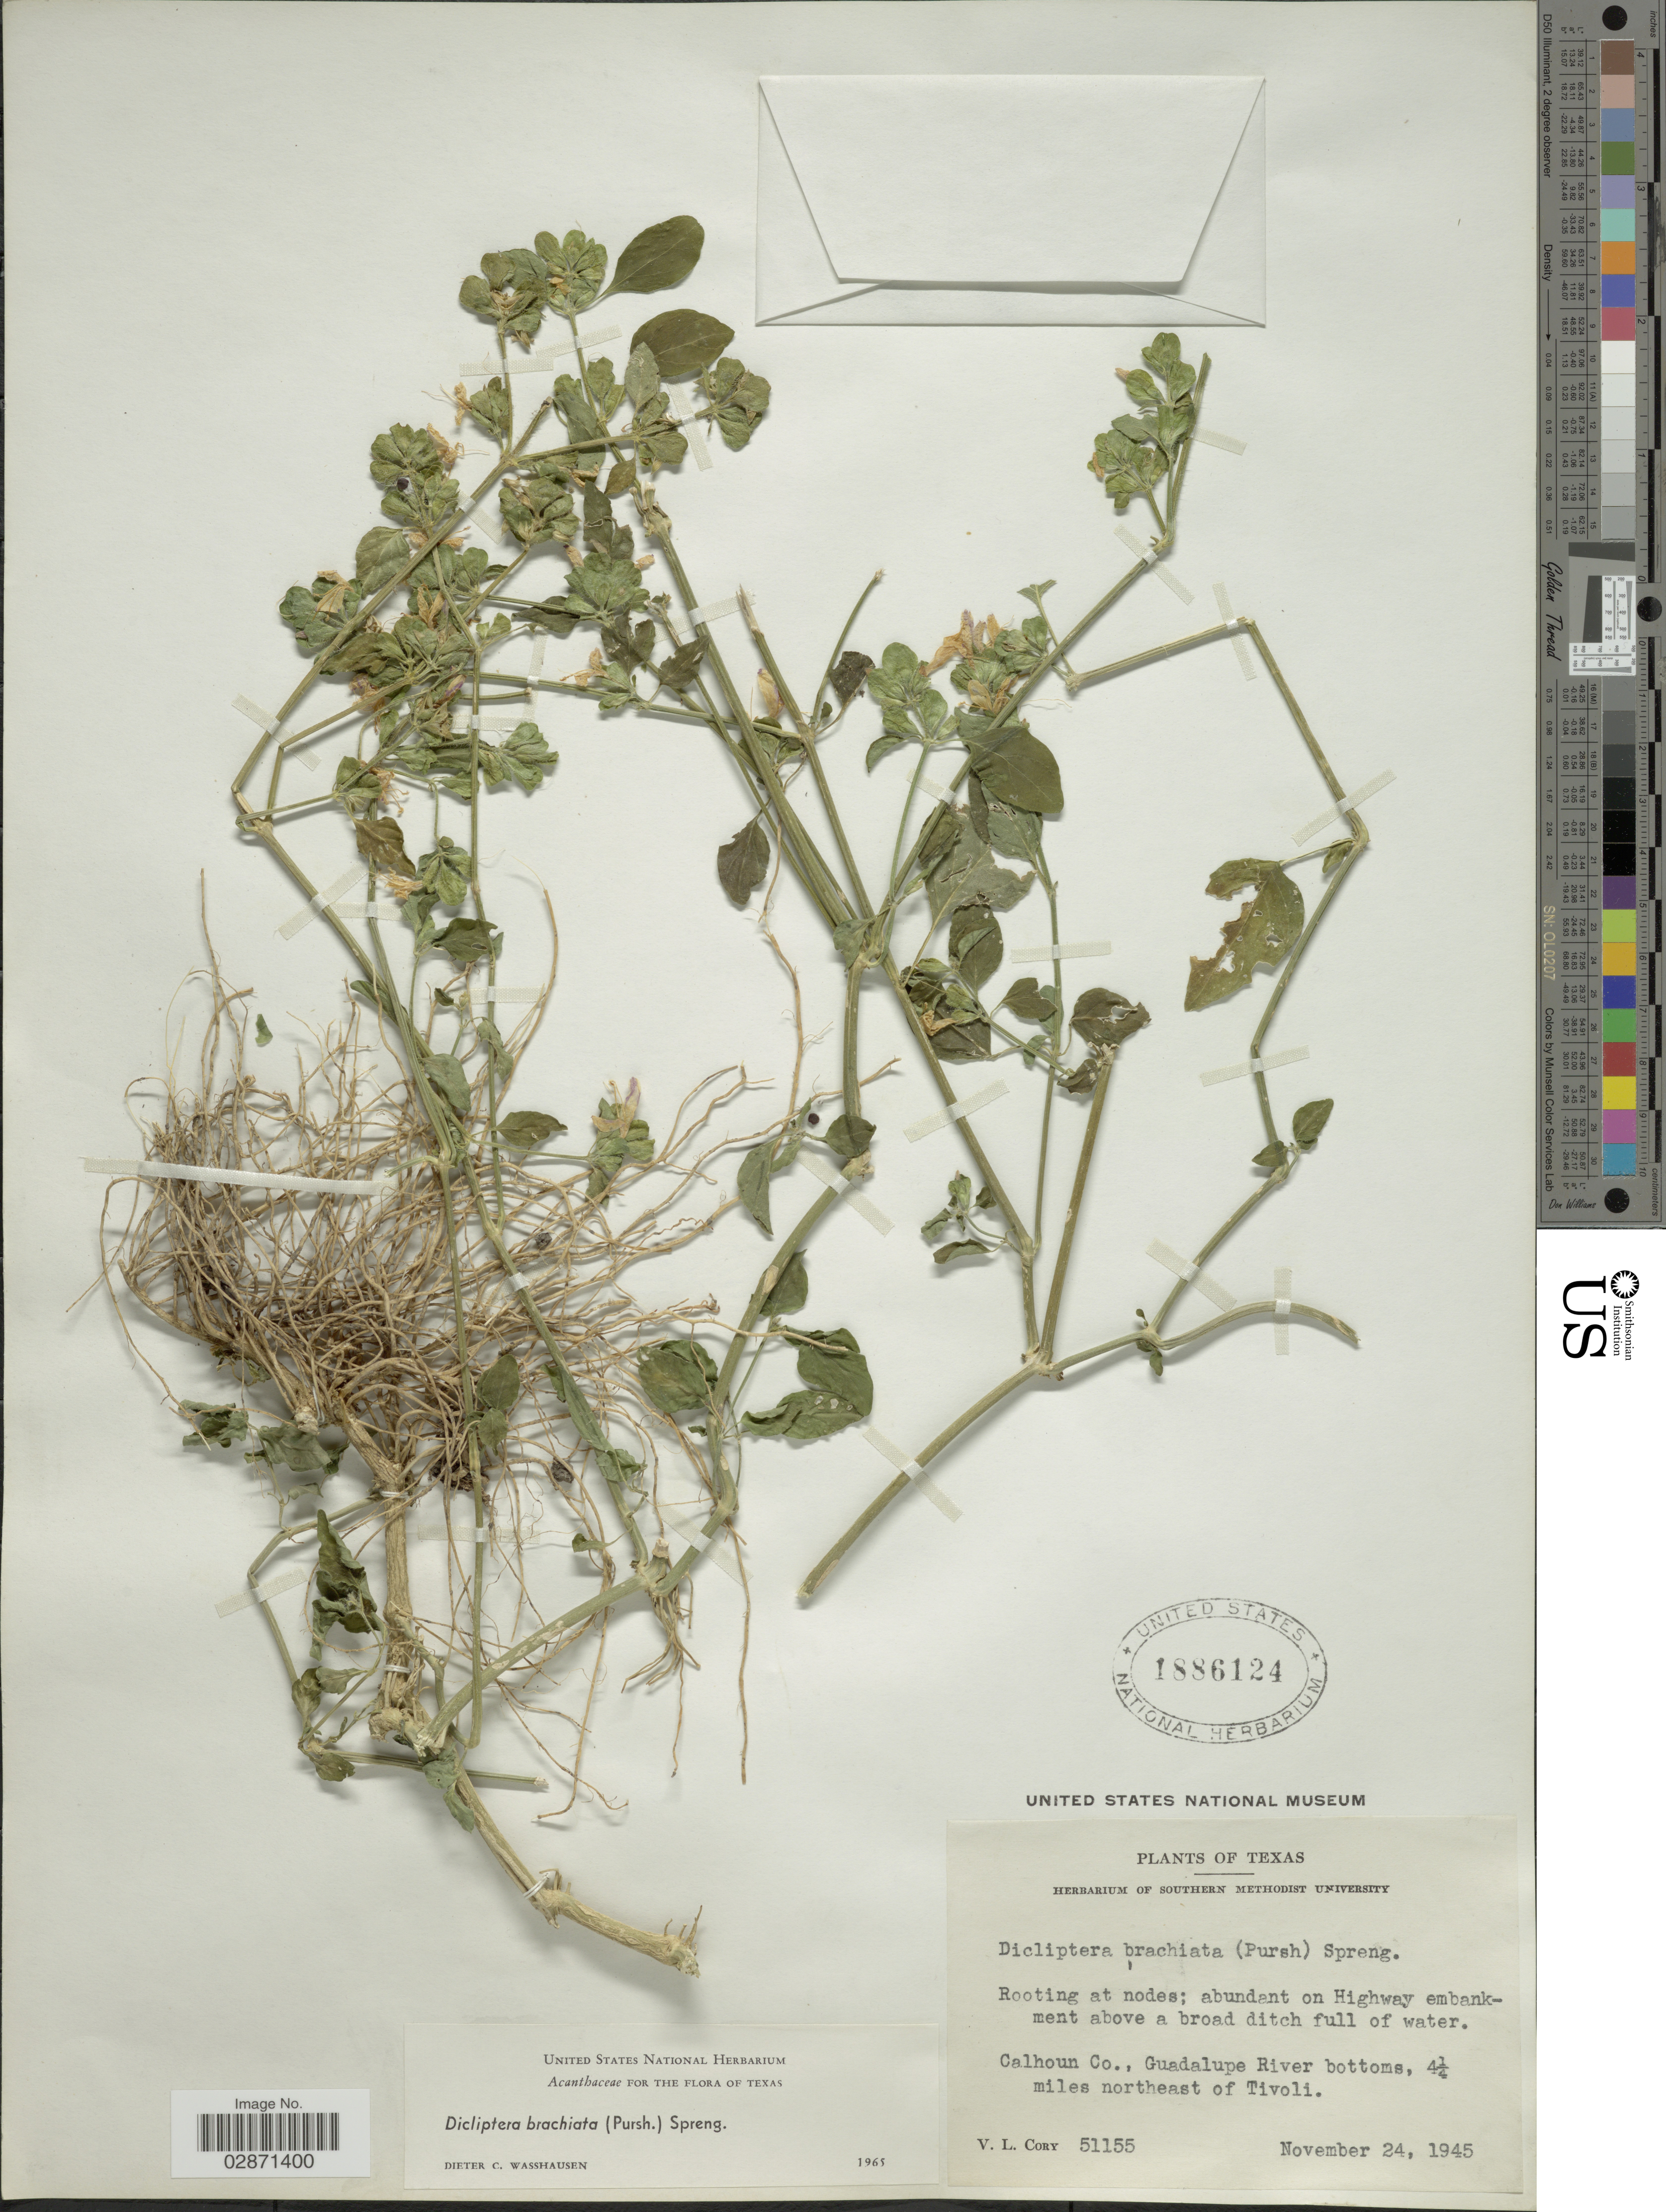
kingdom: Plantae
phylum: Tracheophyta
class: Magnoliopsida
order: Lamiales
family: Acanthaceae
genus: Dicliptera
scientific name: Dicliptera brachiata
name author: (Pursh) Spreng.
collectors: V. Cory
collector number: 51155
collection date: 1945-11-24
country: United States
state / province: Texas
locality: Calhoun Co., Guadalupe River bottoms, 4¼ miles northeast of Tivoli.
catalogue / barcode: US 1886124